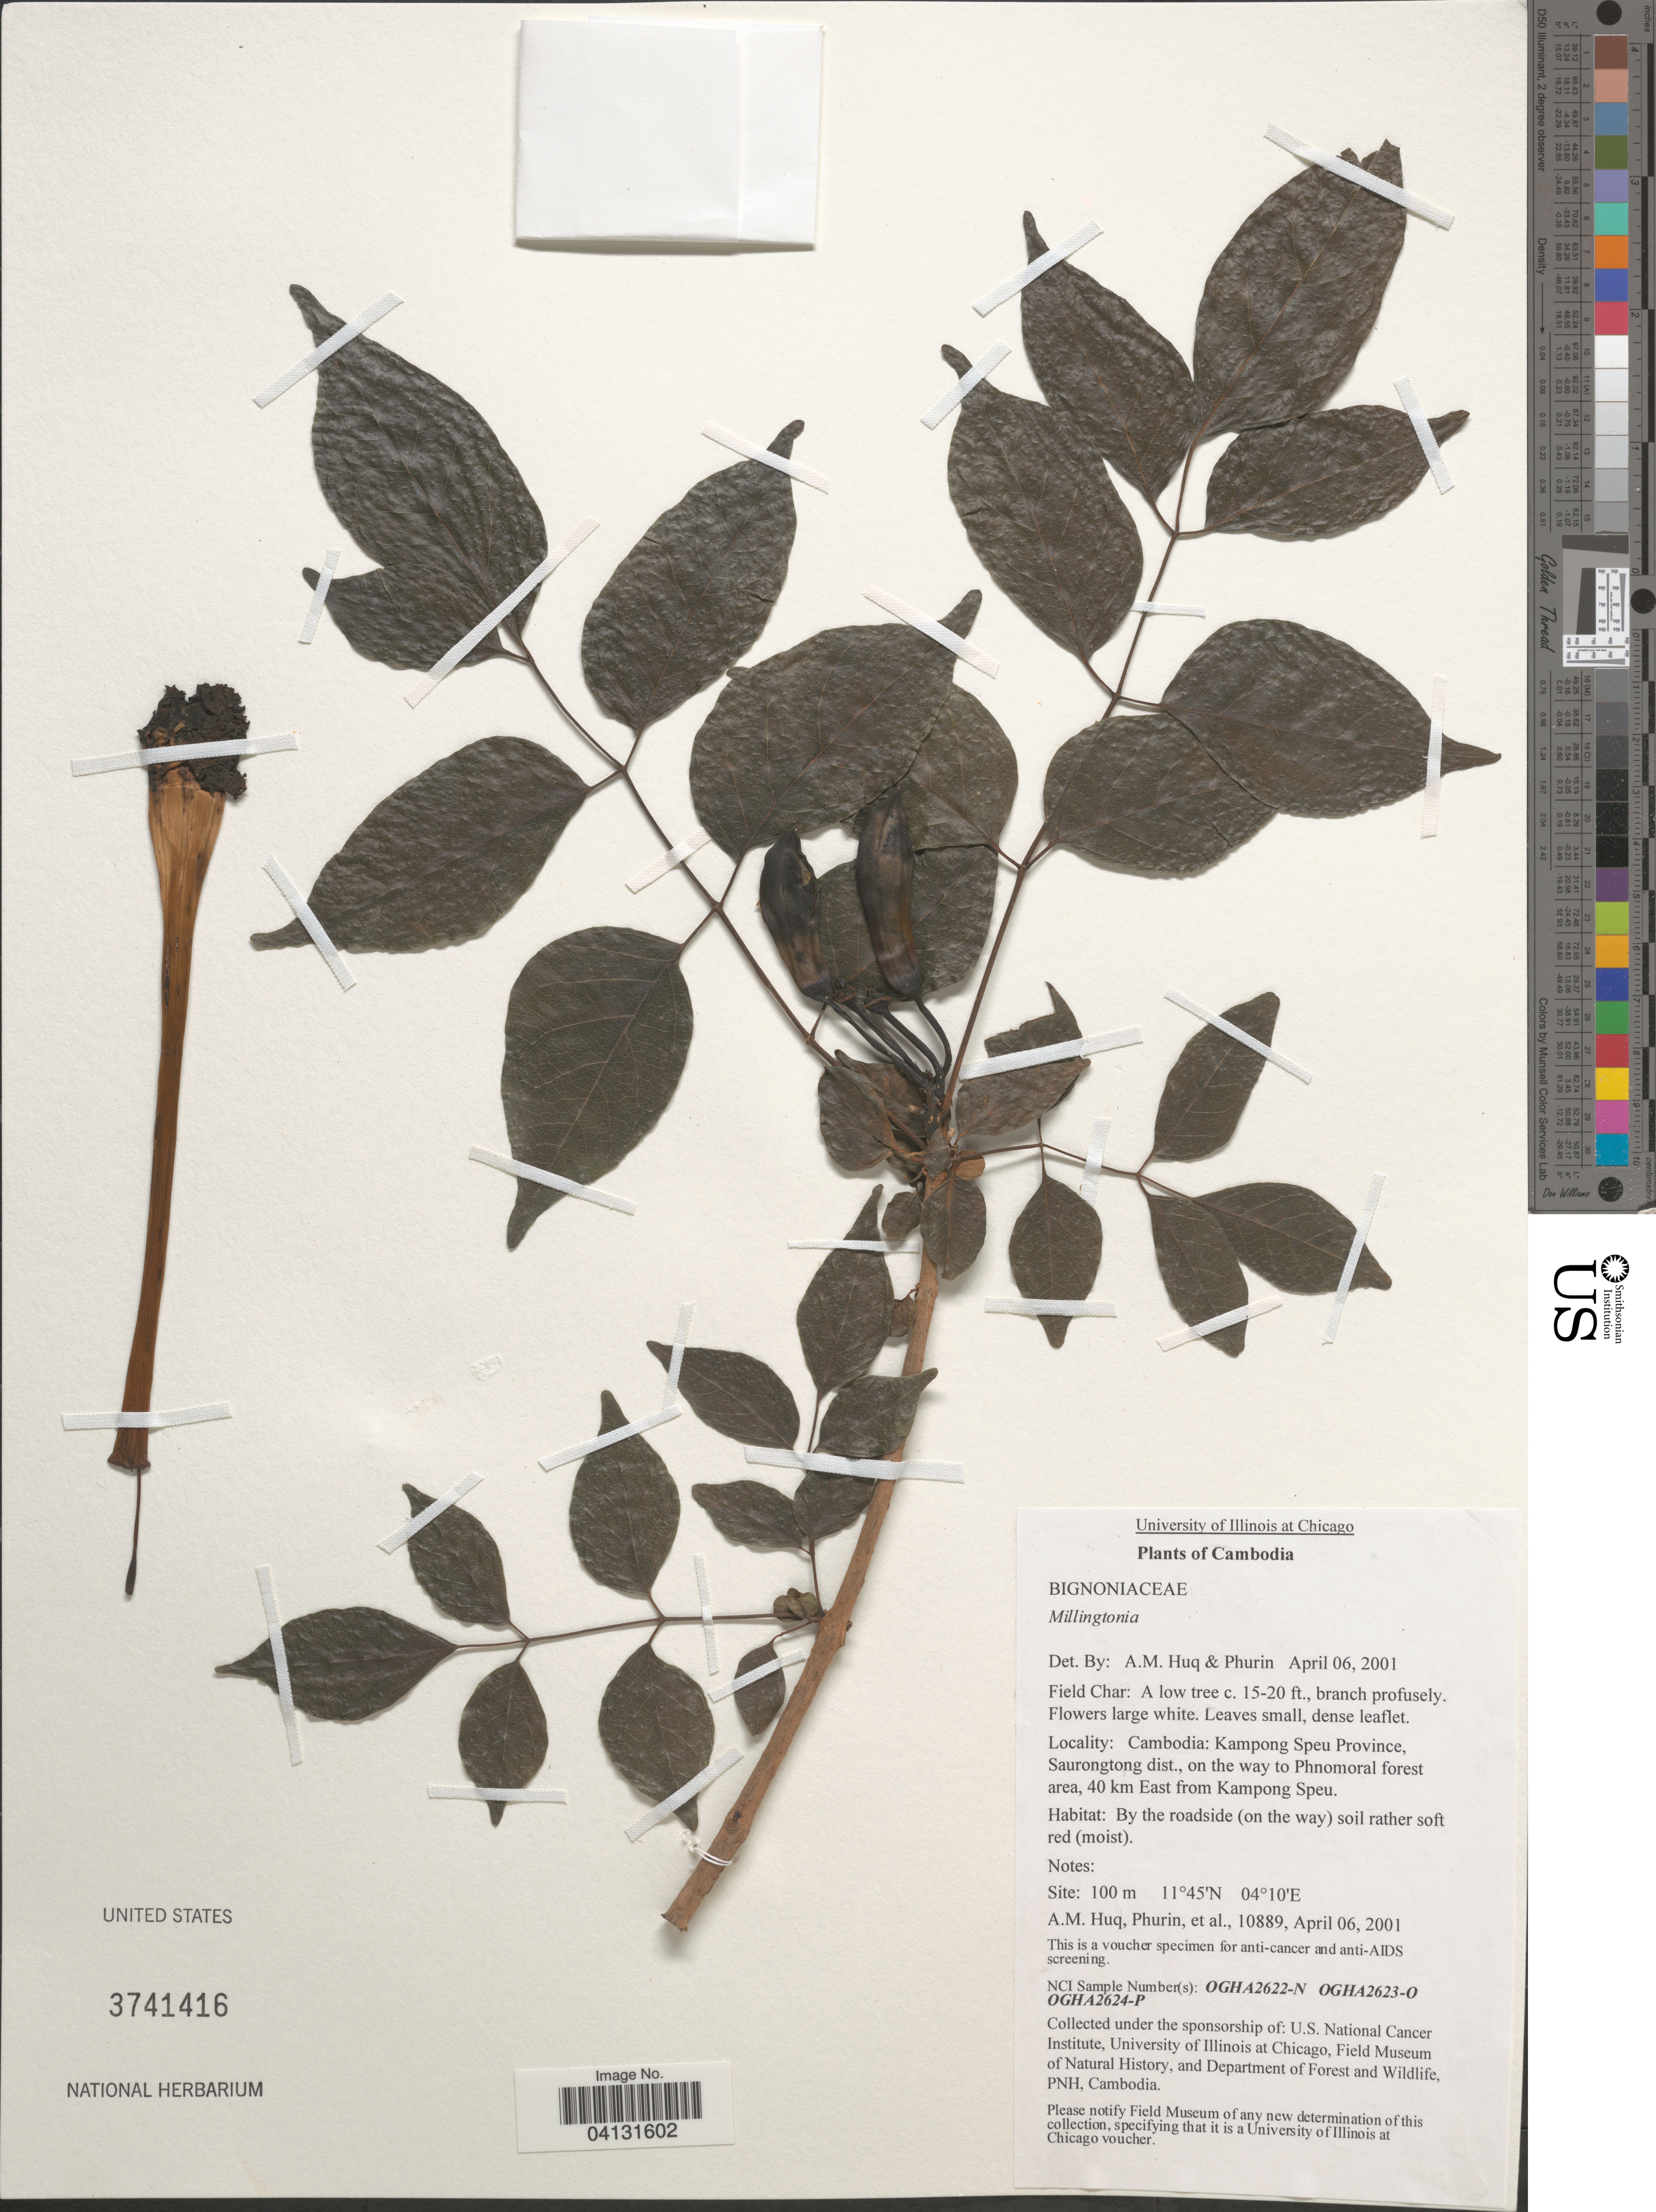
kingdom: Plantae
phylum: Tracheophyta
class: Magnoliopsida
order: Lamiales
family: Bignoniaceae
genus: Millingtonia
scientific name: Millingtonia sp.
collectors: A. M. Huq, -. Phurin & et al.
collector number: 10889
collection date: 2001-04-06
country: Cambodia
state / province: Kampong Speu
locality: Saurongtong dist., on the way to Phnomoral forest area, 40 km East from Kampong Speu.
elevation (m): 100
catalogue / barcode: US 3741416